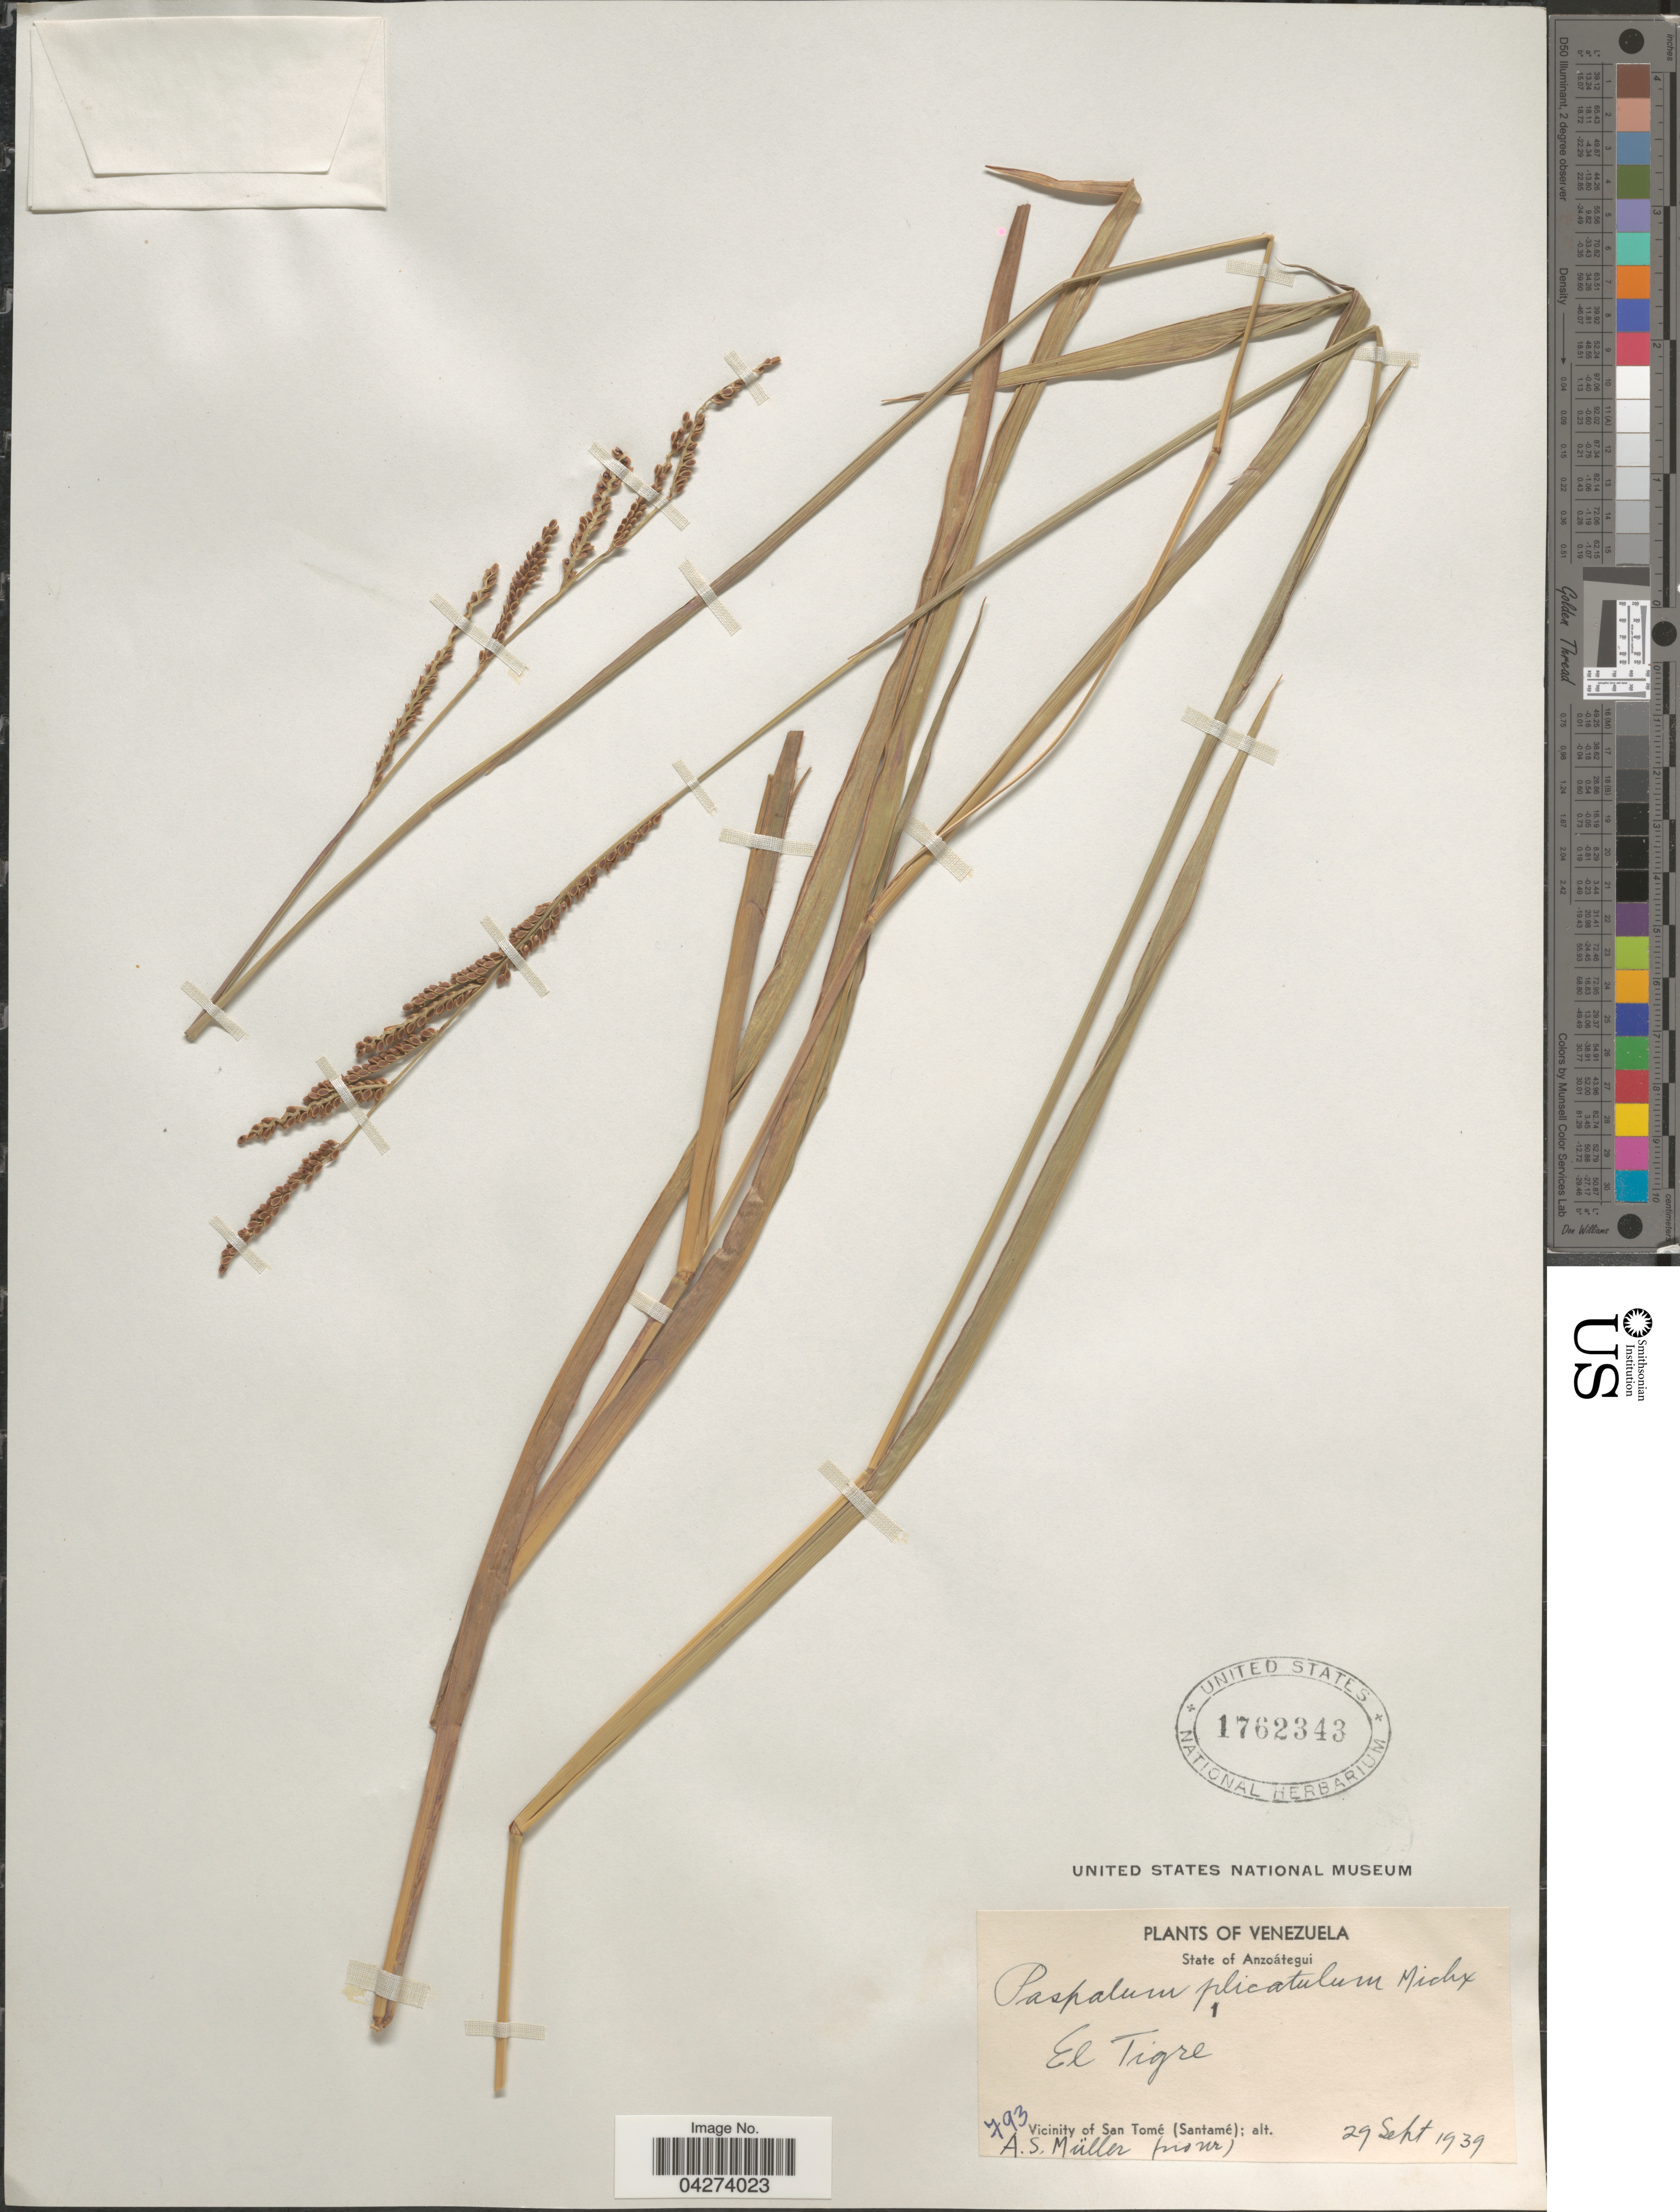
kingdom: Plantae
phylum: Tracheophyta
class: Liliopsida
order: Poales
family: Poaceae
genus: Paspalum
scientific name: Paspalum plicatulum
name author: Michx.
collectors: A. Muller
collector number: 793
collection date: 1939-09-29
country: Venezuela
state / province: Anzoategui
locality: El Tigre. Vicinity of San Tomé (Santamé).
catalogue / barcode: US 1762343